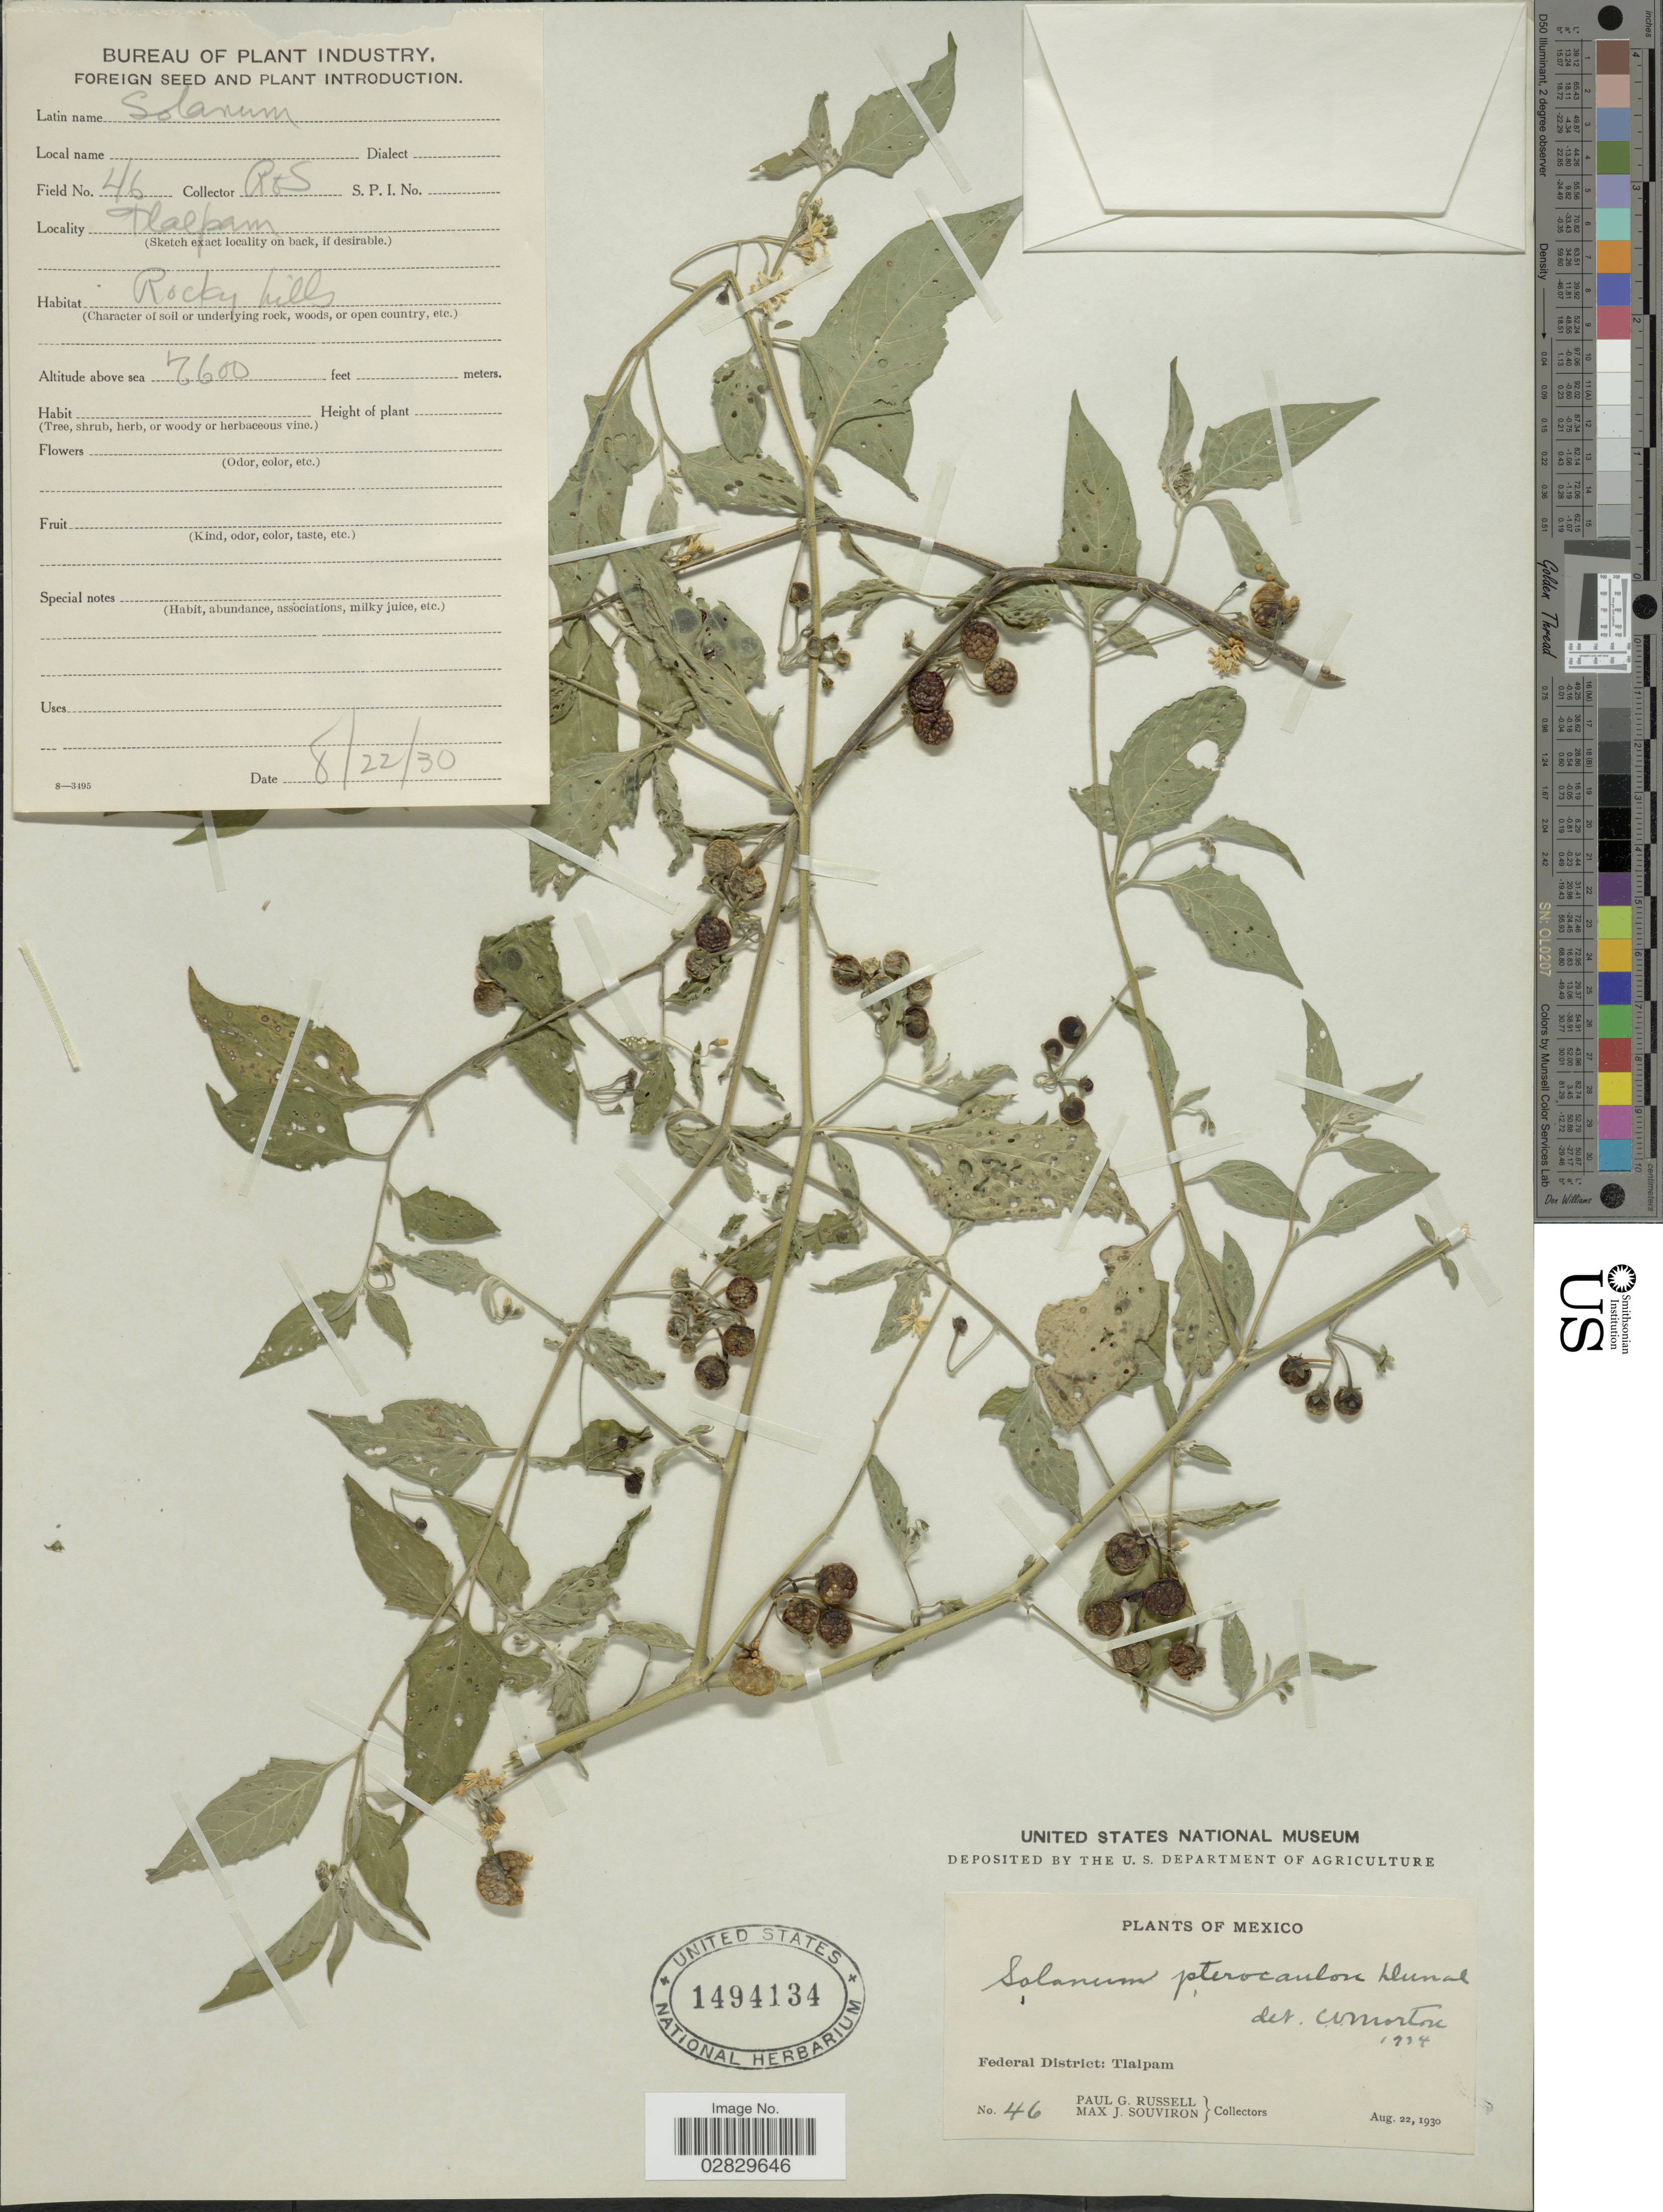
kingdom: Plantae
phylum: Tracheophyta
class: Magnoliopsida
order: Solanales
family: Solanaceae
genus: Solanum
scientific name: Solanum douglasii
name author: Dunal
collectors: P. G. Russell & M. J. Souviron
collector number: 46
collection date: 1930-08-22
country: Mexico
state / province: Distrito Federal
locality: Federal District: Tialpam.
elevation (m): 2316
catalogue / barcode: US 1494134